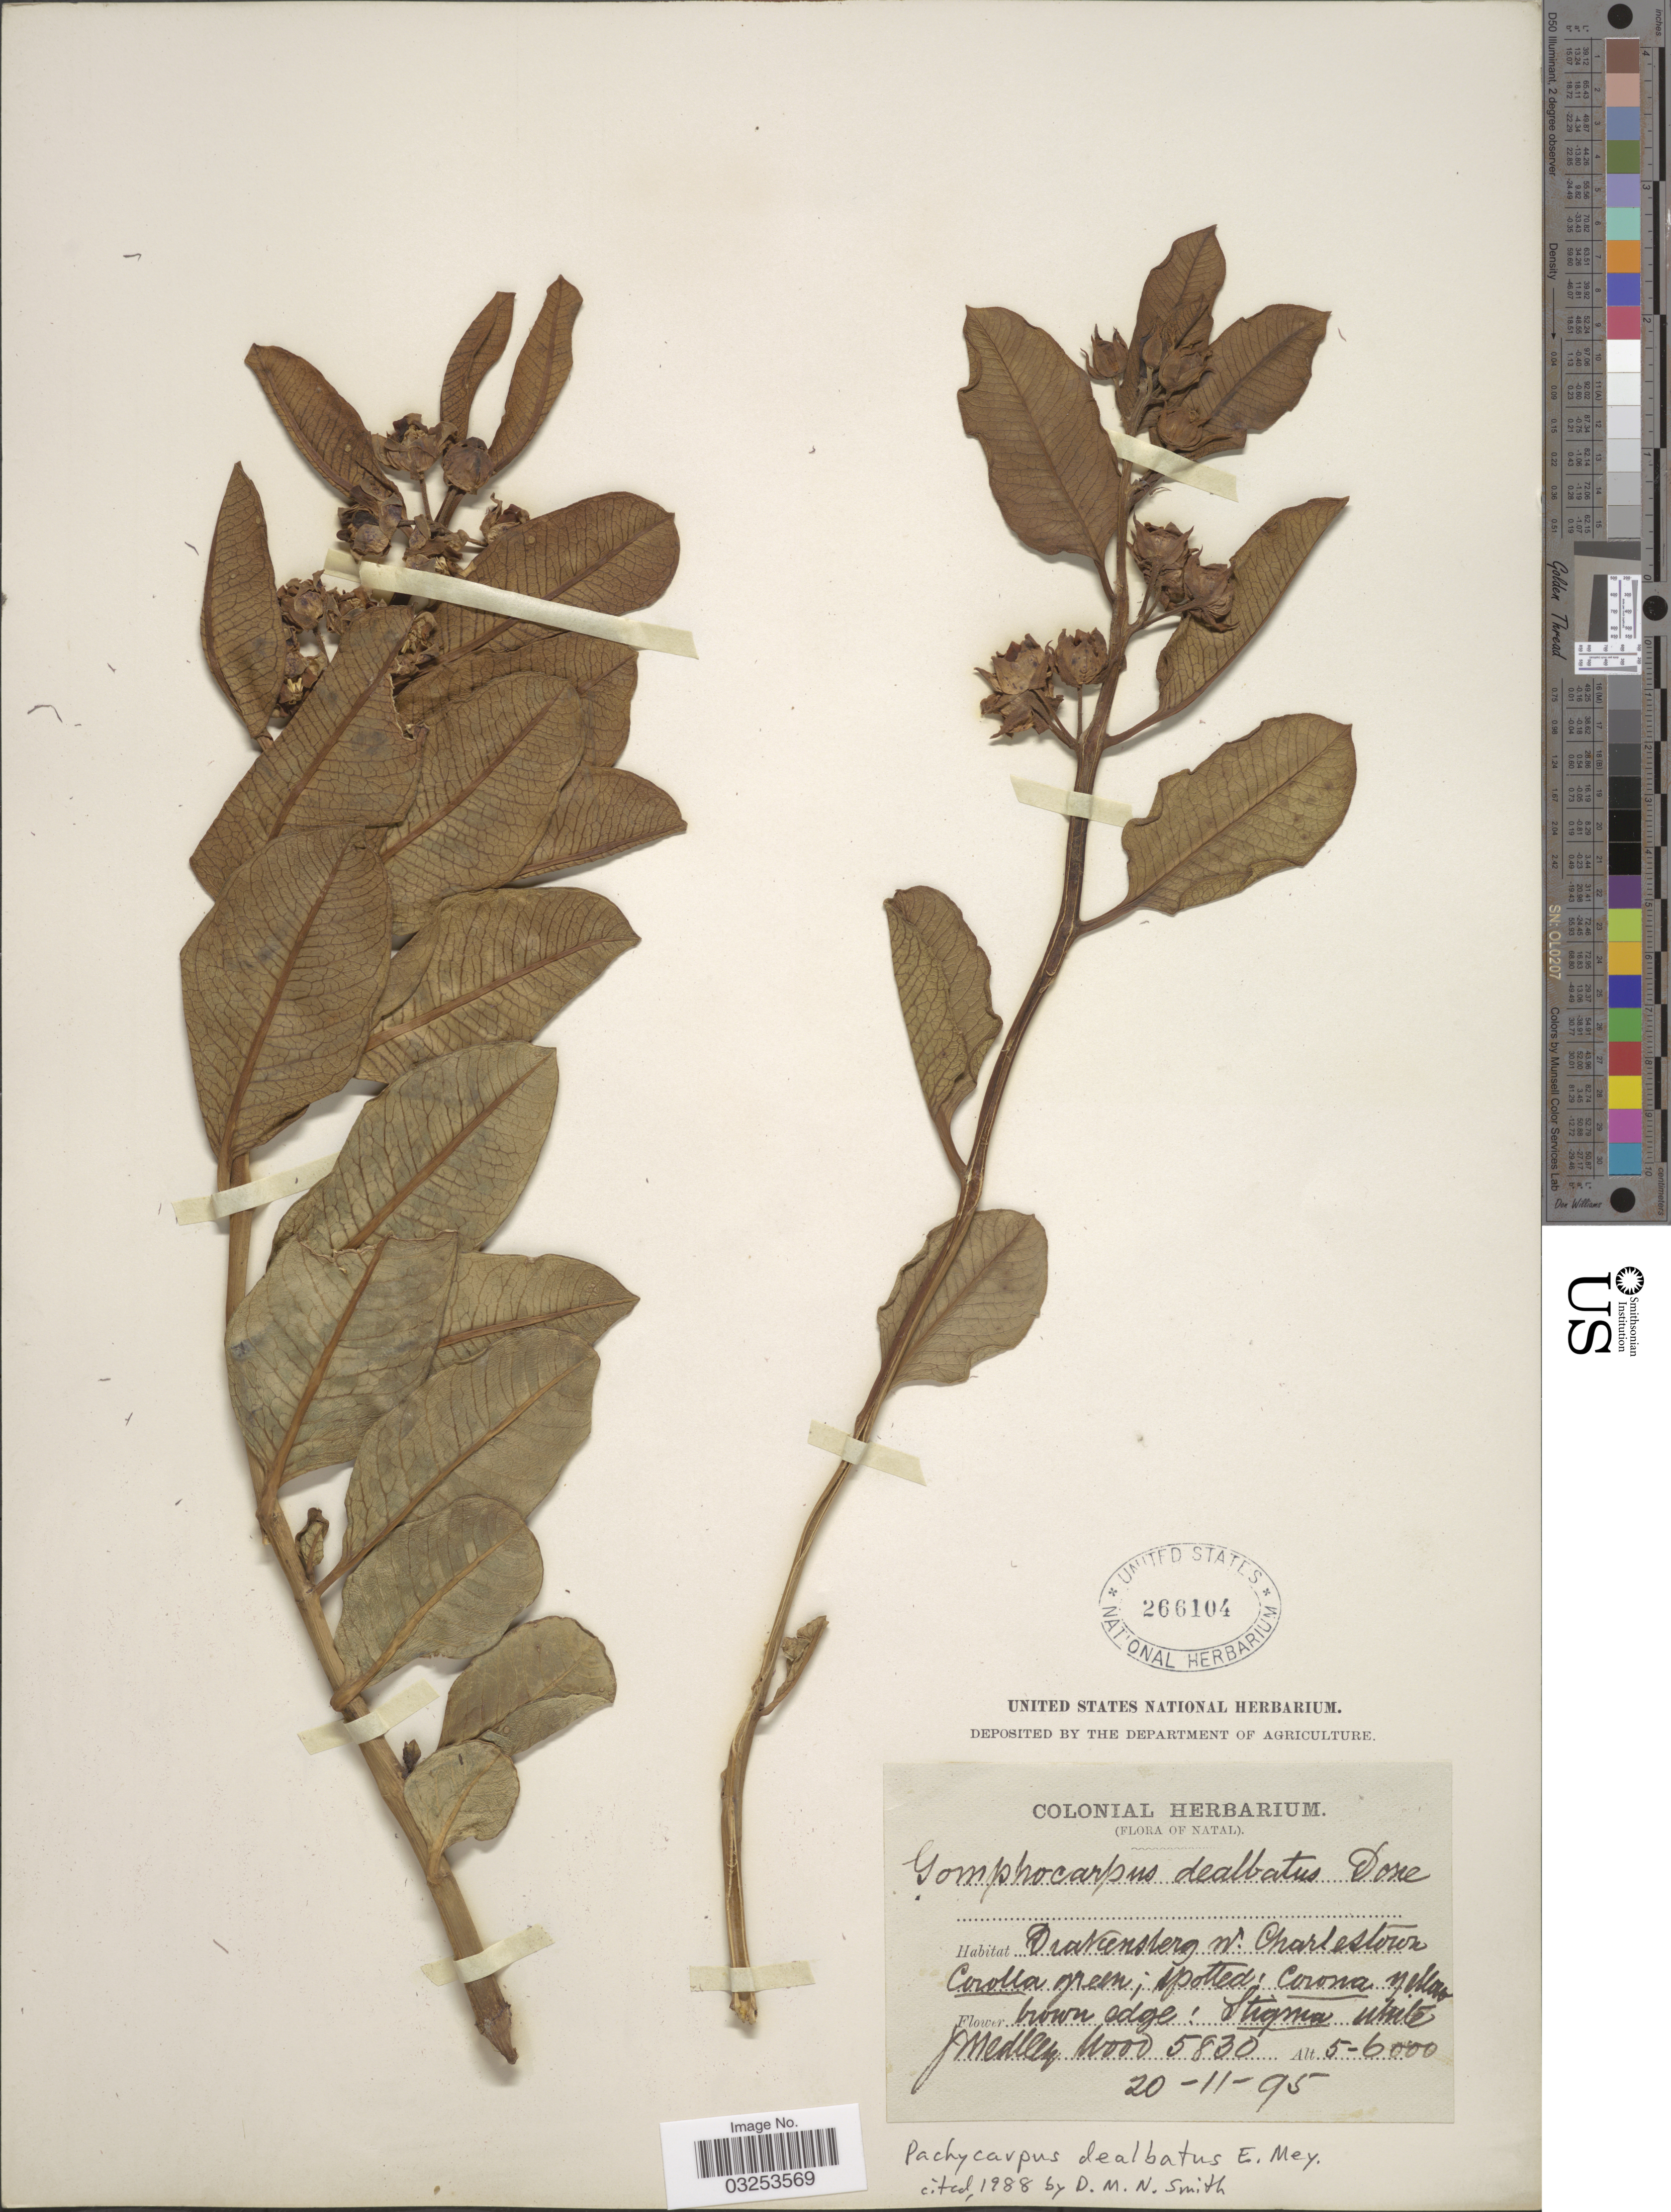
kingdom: Plantae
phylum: Tracheophyta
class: Magnoliopsida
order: Gentianales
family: Apocynaceae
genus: Pachycarpus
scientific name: Pachycarpus dealbatus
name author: E. Mey.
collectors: J. Medley Wood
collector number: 5830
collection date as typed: Transcribed d/m/y: 20/11/95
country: South Africa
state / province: KwaZulu-Natal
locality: Natal. Drakensberg nr. Charlestown.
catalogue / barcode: US 266104